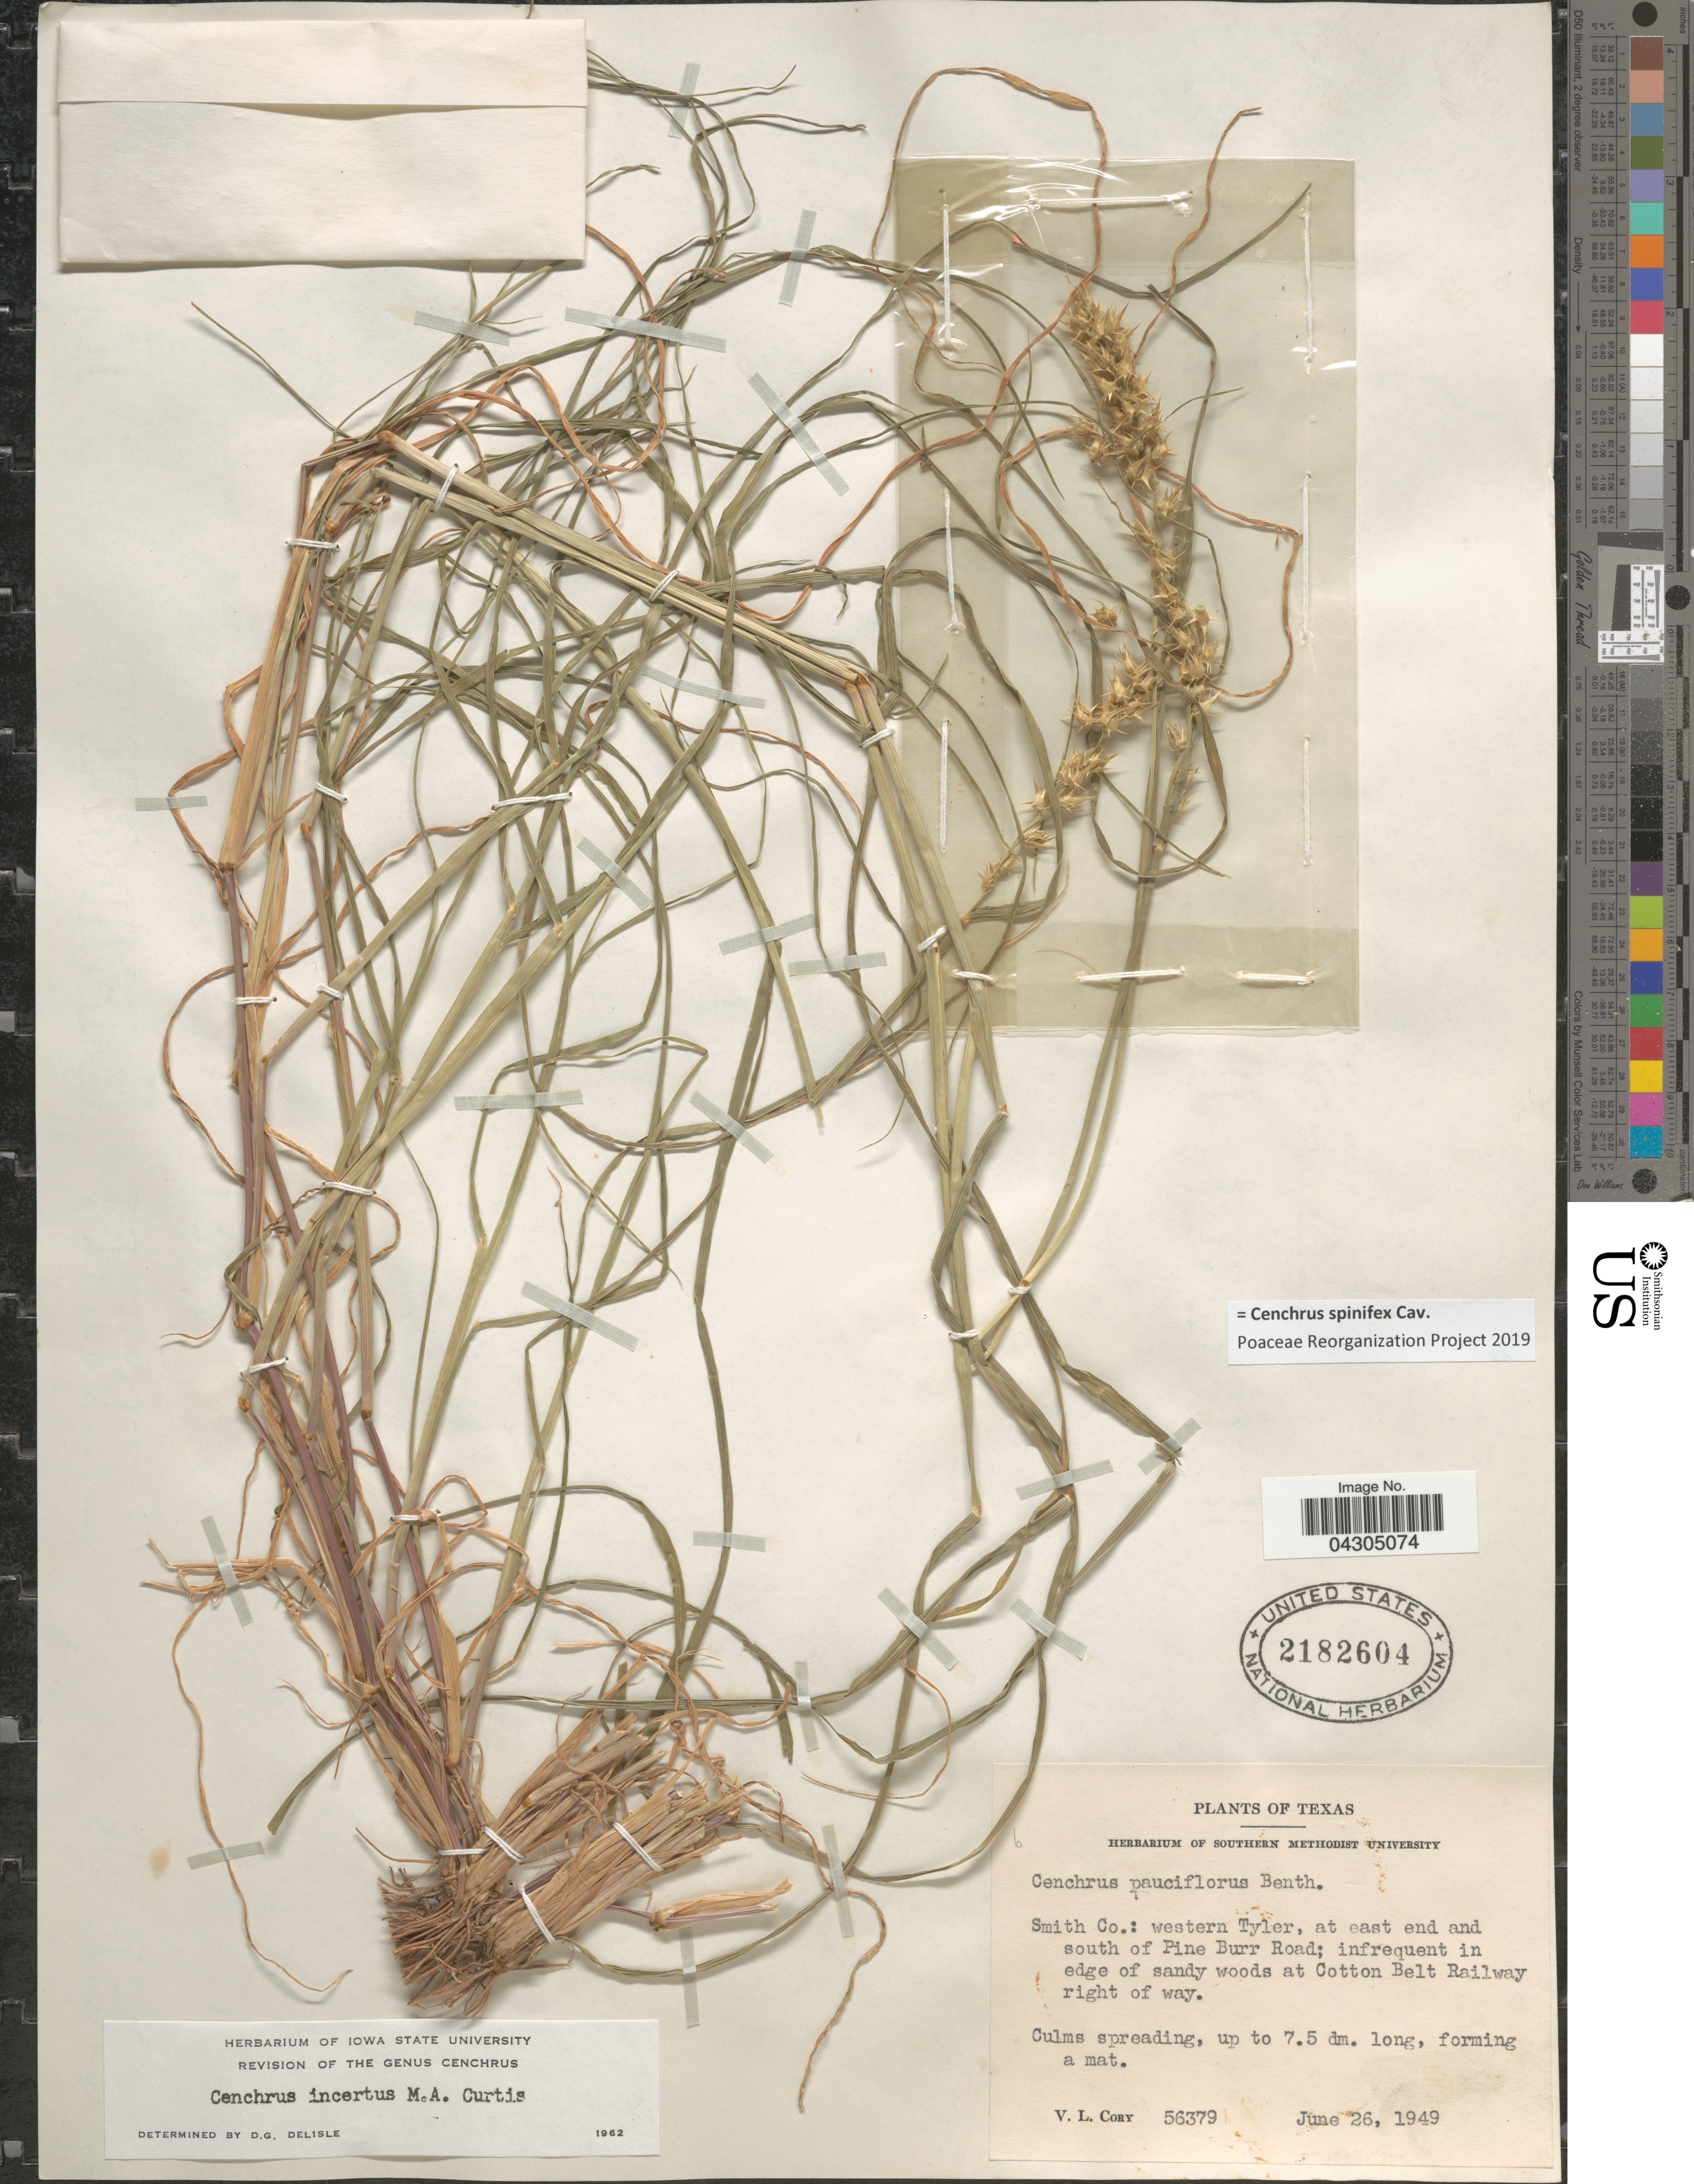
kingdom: Plantae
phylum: Tracheophyta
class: Liliopsida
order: Poales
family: Poaceae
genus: Cenchrus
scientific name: Cenchrus spinifex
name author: Cav.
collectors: V. Cory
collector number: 56379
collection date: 1949-06-26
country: United States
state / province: Texas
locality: Smith Co.: western Tyler, at east end and south of Pine Burr Road; infrequent in edge of sandy woods at Cotton Belt railway right of way.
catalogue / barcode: US 2182604